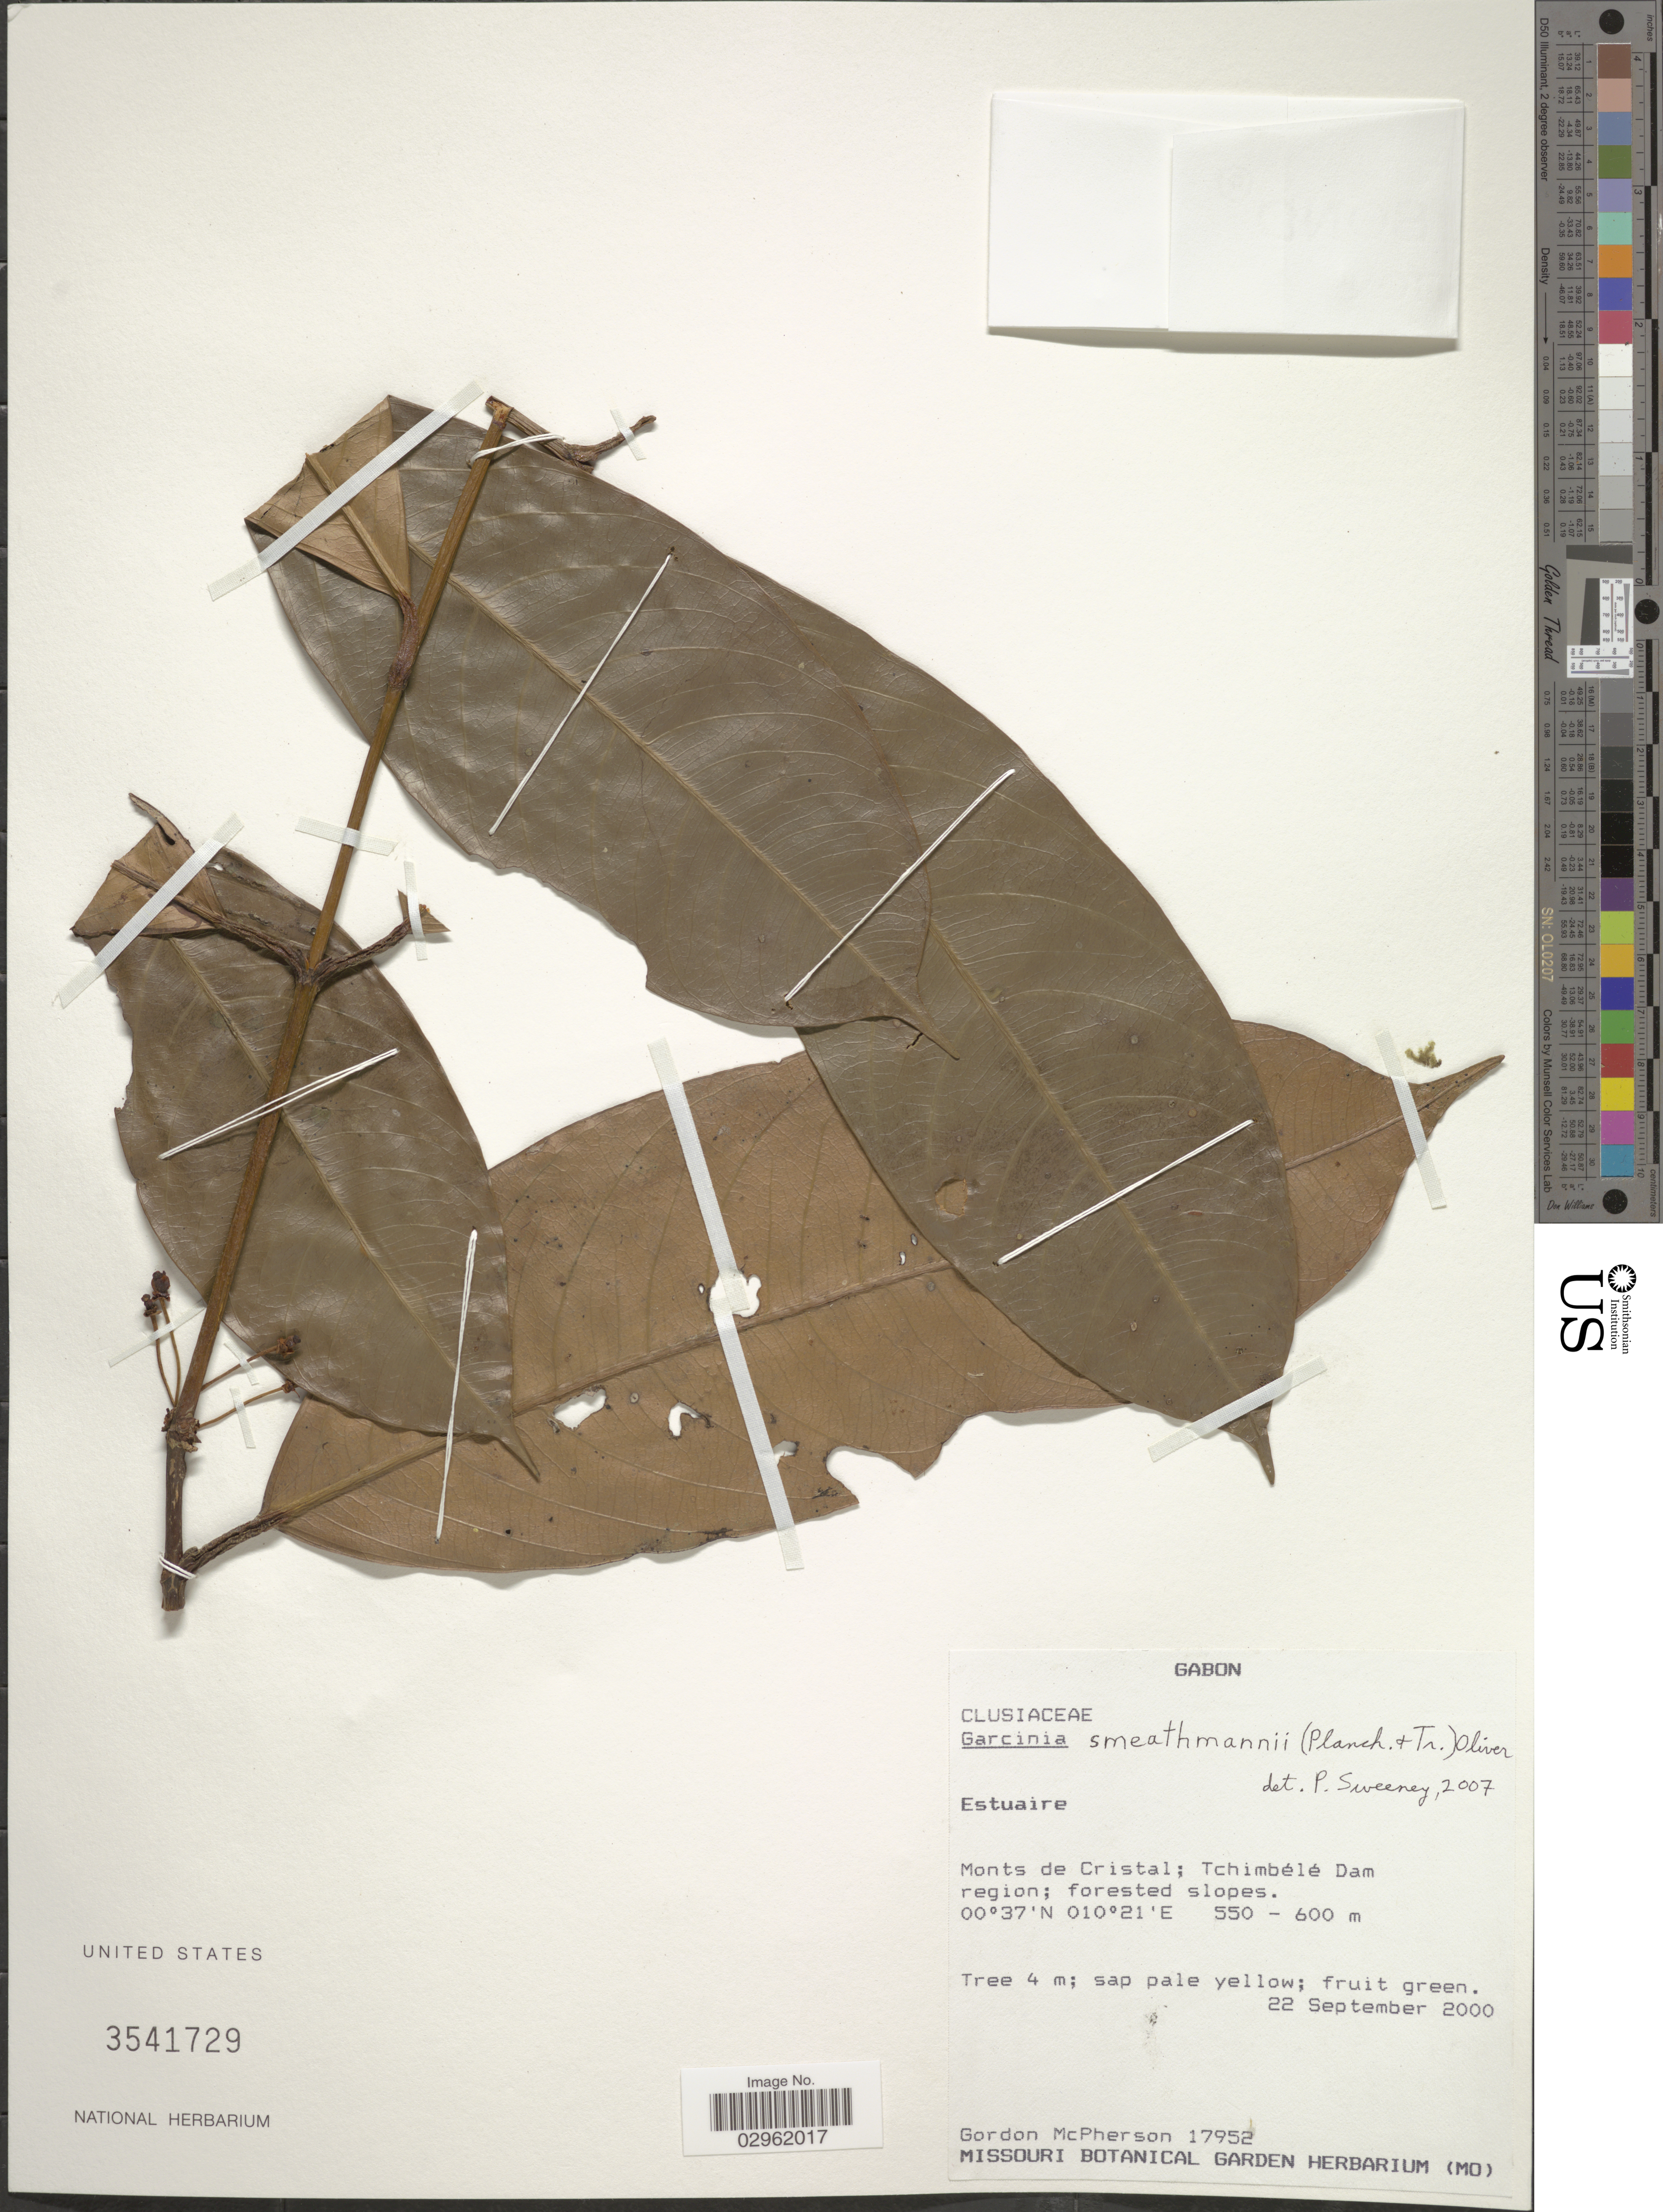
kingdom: Plantae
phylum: Tracheophyta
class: Magnoliopsida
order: Malpighiales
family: Clusiaceae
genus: Garcinia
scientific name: Garcinia smeathmannii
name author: (Planch. & Triana) Oliv.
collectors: G. McPherson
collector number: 17952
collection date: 2000-09-22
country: Gabon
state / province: Estuaire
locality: Monts de Cristal; Tchimbélé Dam region; forested slopes.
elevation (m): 550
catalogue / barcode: US 3541729